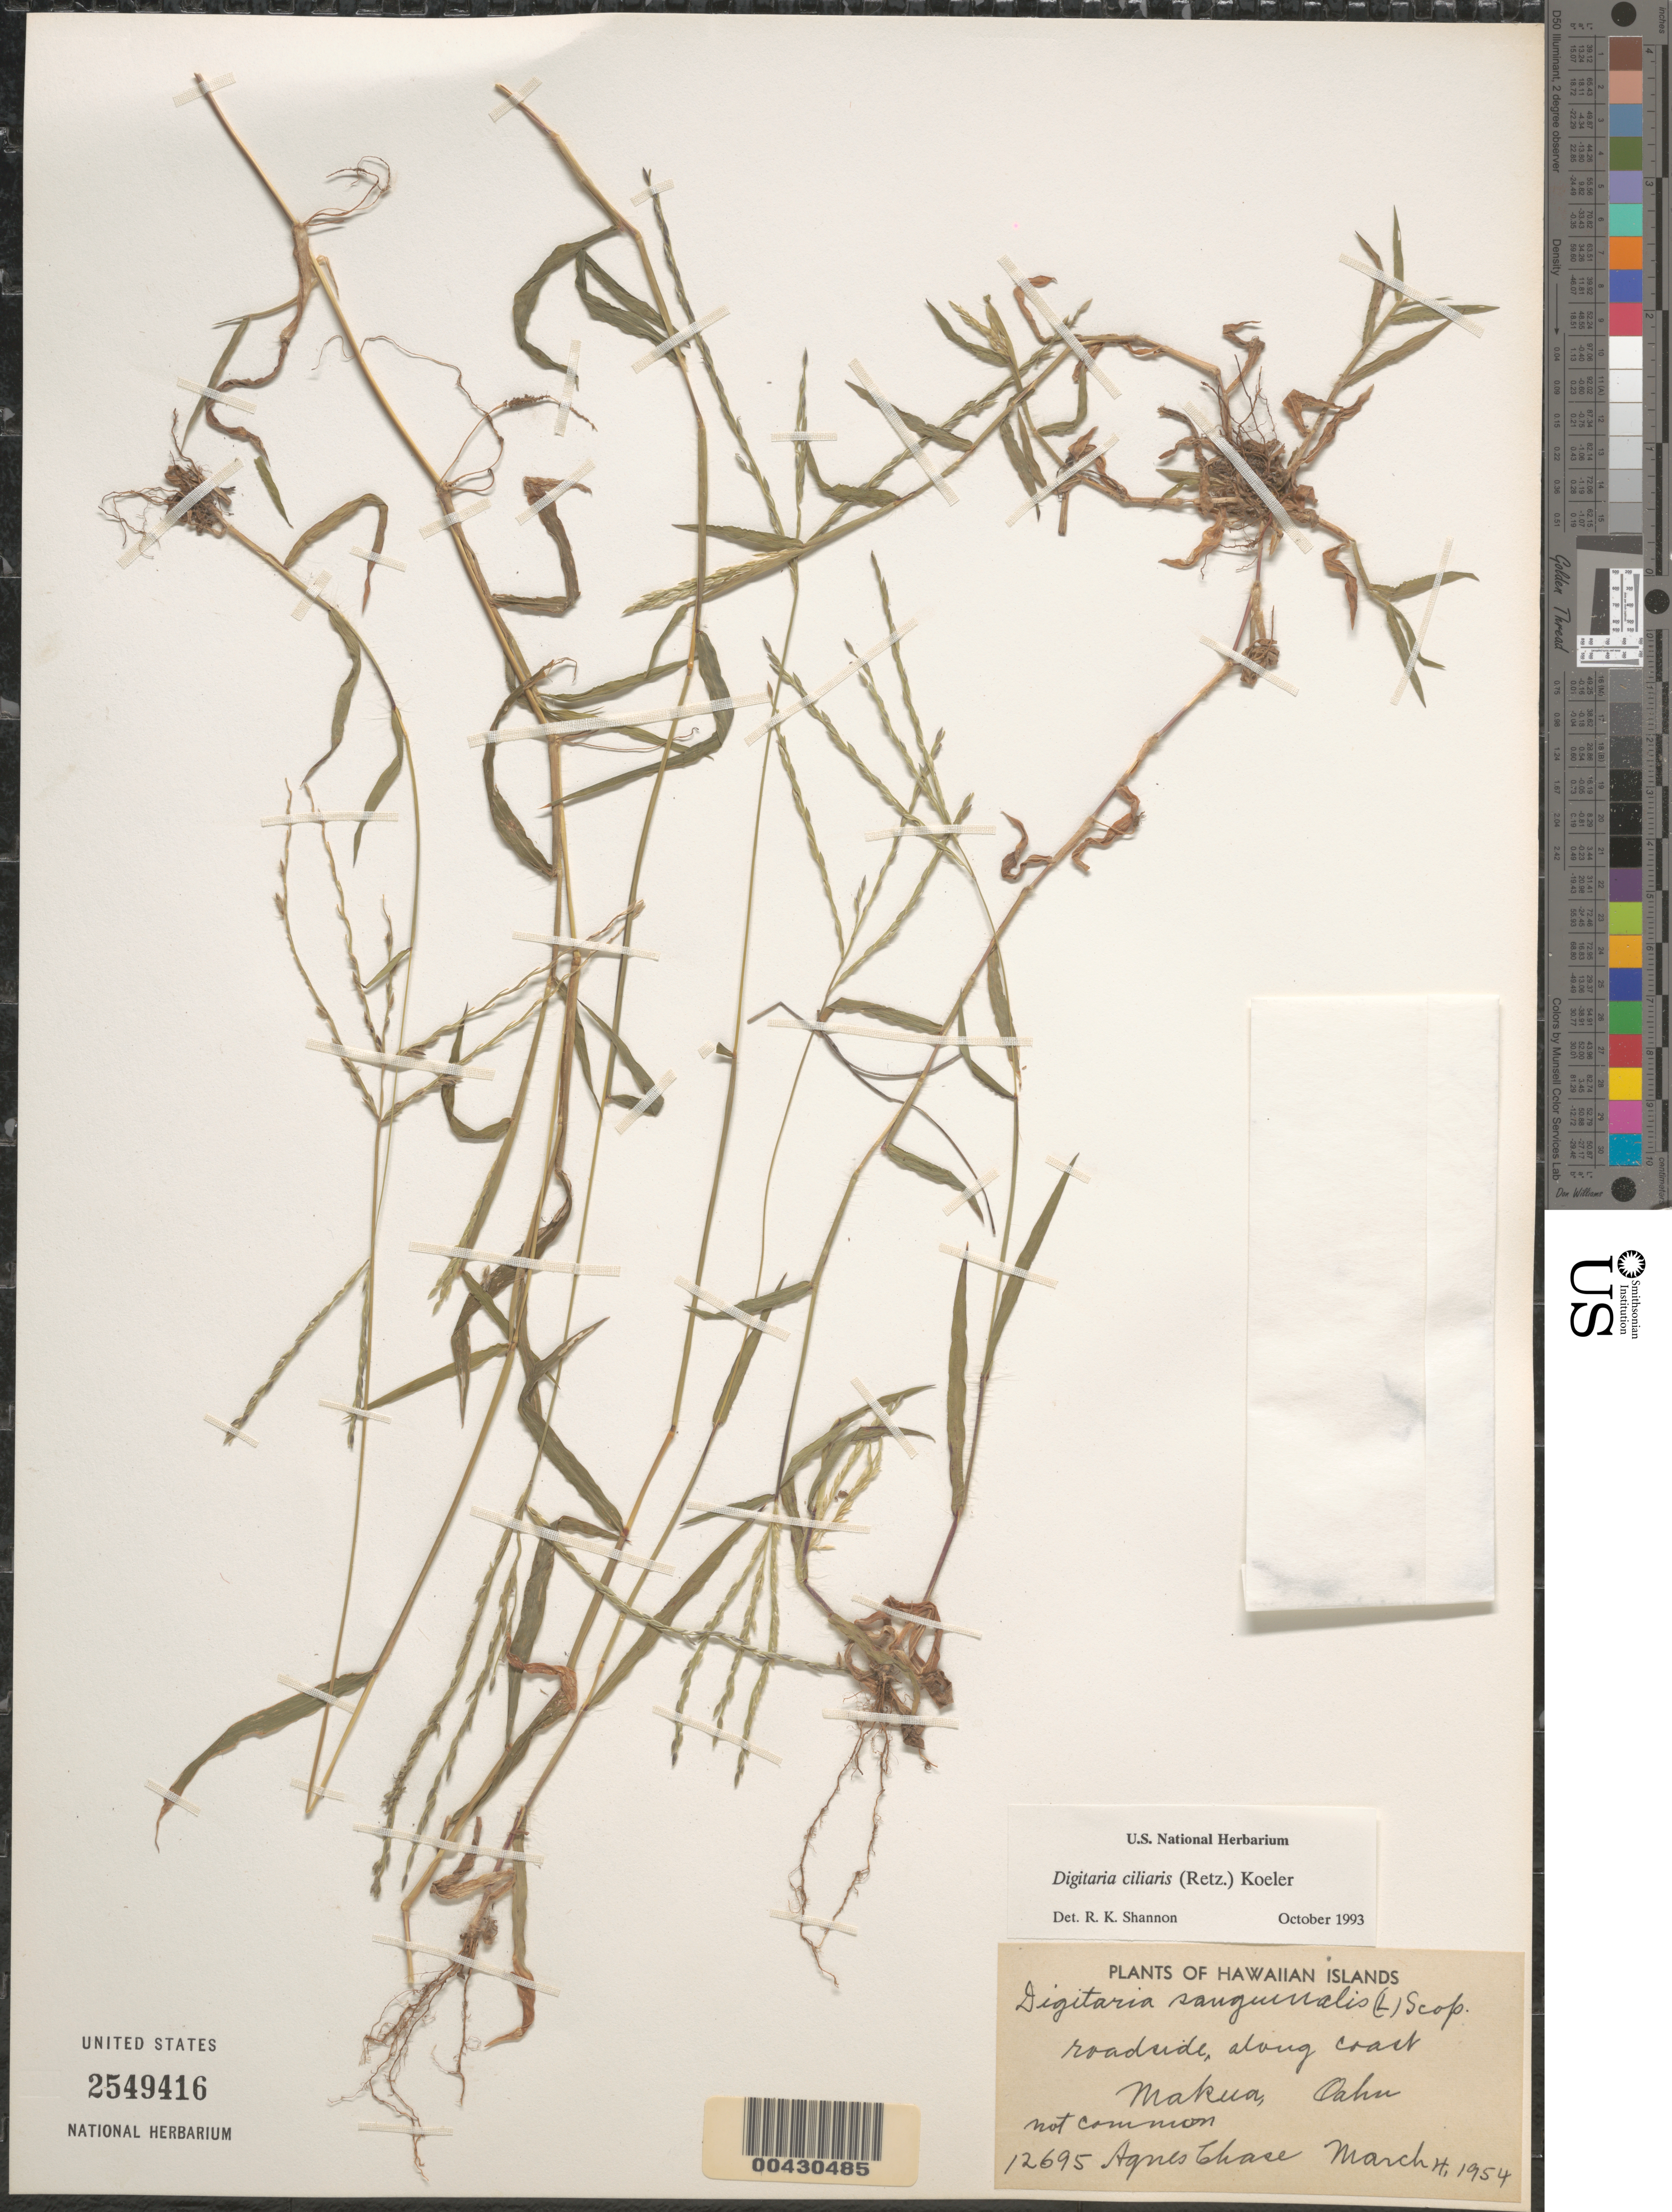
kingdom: Plantae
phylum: Tracheophyta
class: Liliopsida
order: Poales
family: Poaceae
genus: Digitaria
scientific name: Digitaria ciliaris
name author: (Retz.) Koeler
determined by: Shannon, R. K., (UNITED STATES)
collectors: A. Chase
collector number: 12695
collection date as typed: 4 Mar 1954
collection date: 1954-03-04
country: United States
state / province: Hawaii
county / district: Honolulu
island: Oahu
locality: Makua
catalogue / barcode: US 2549416